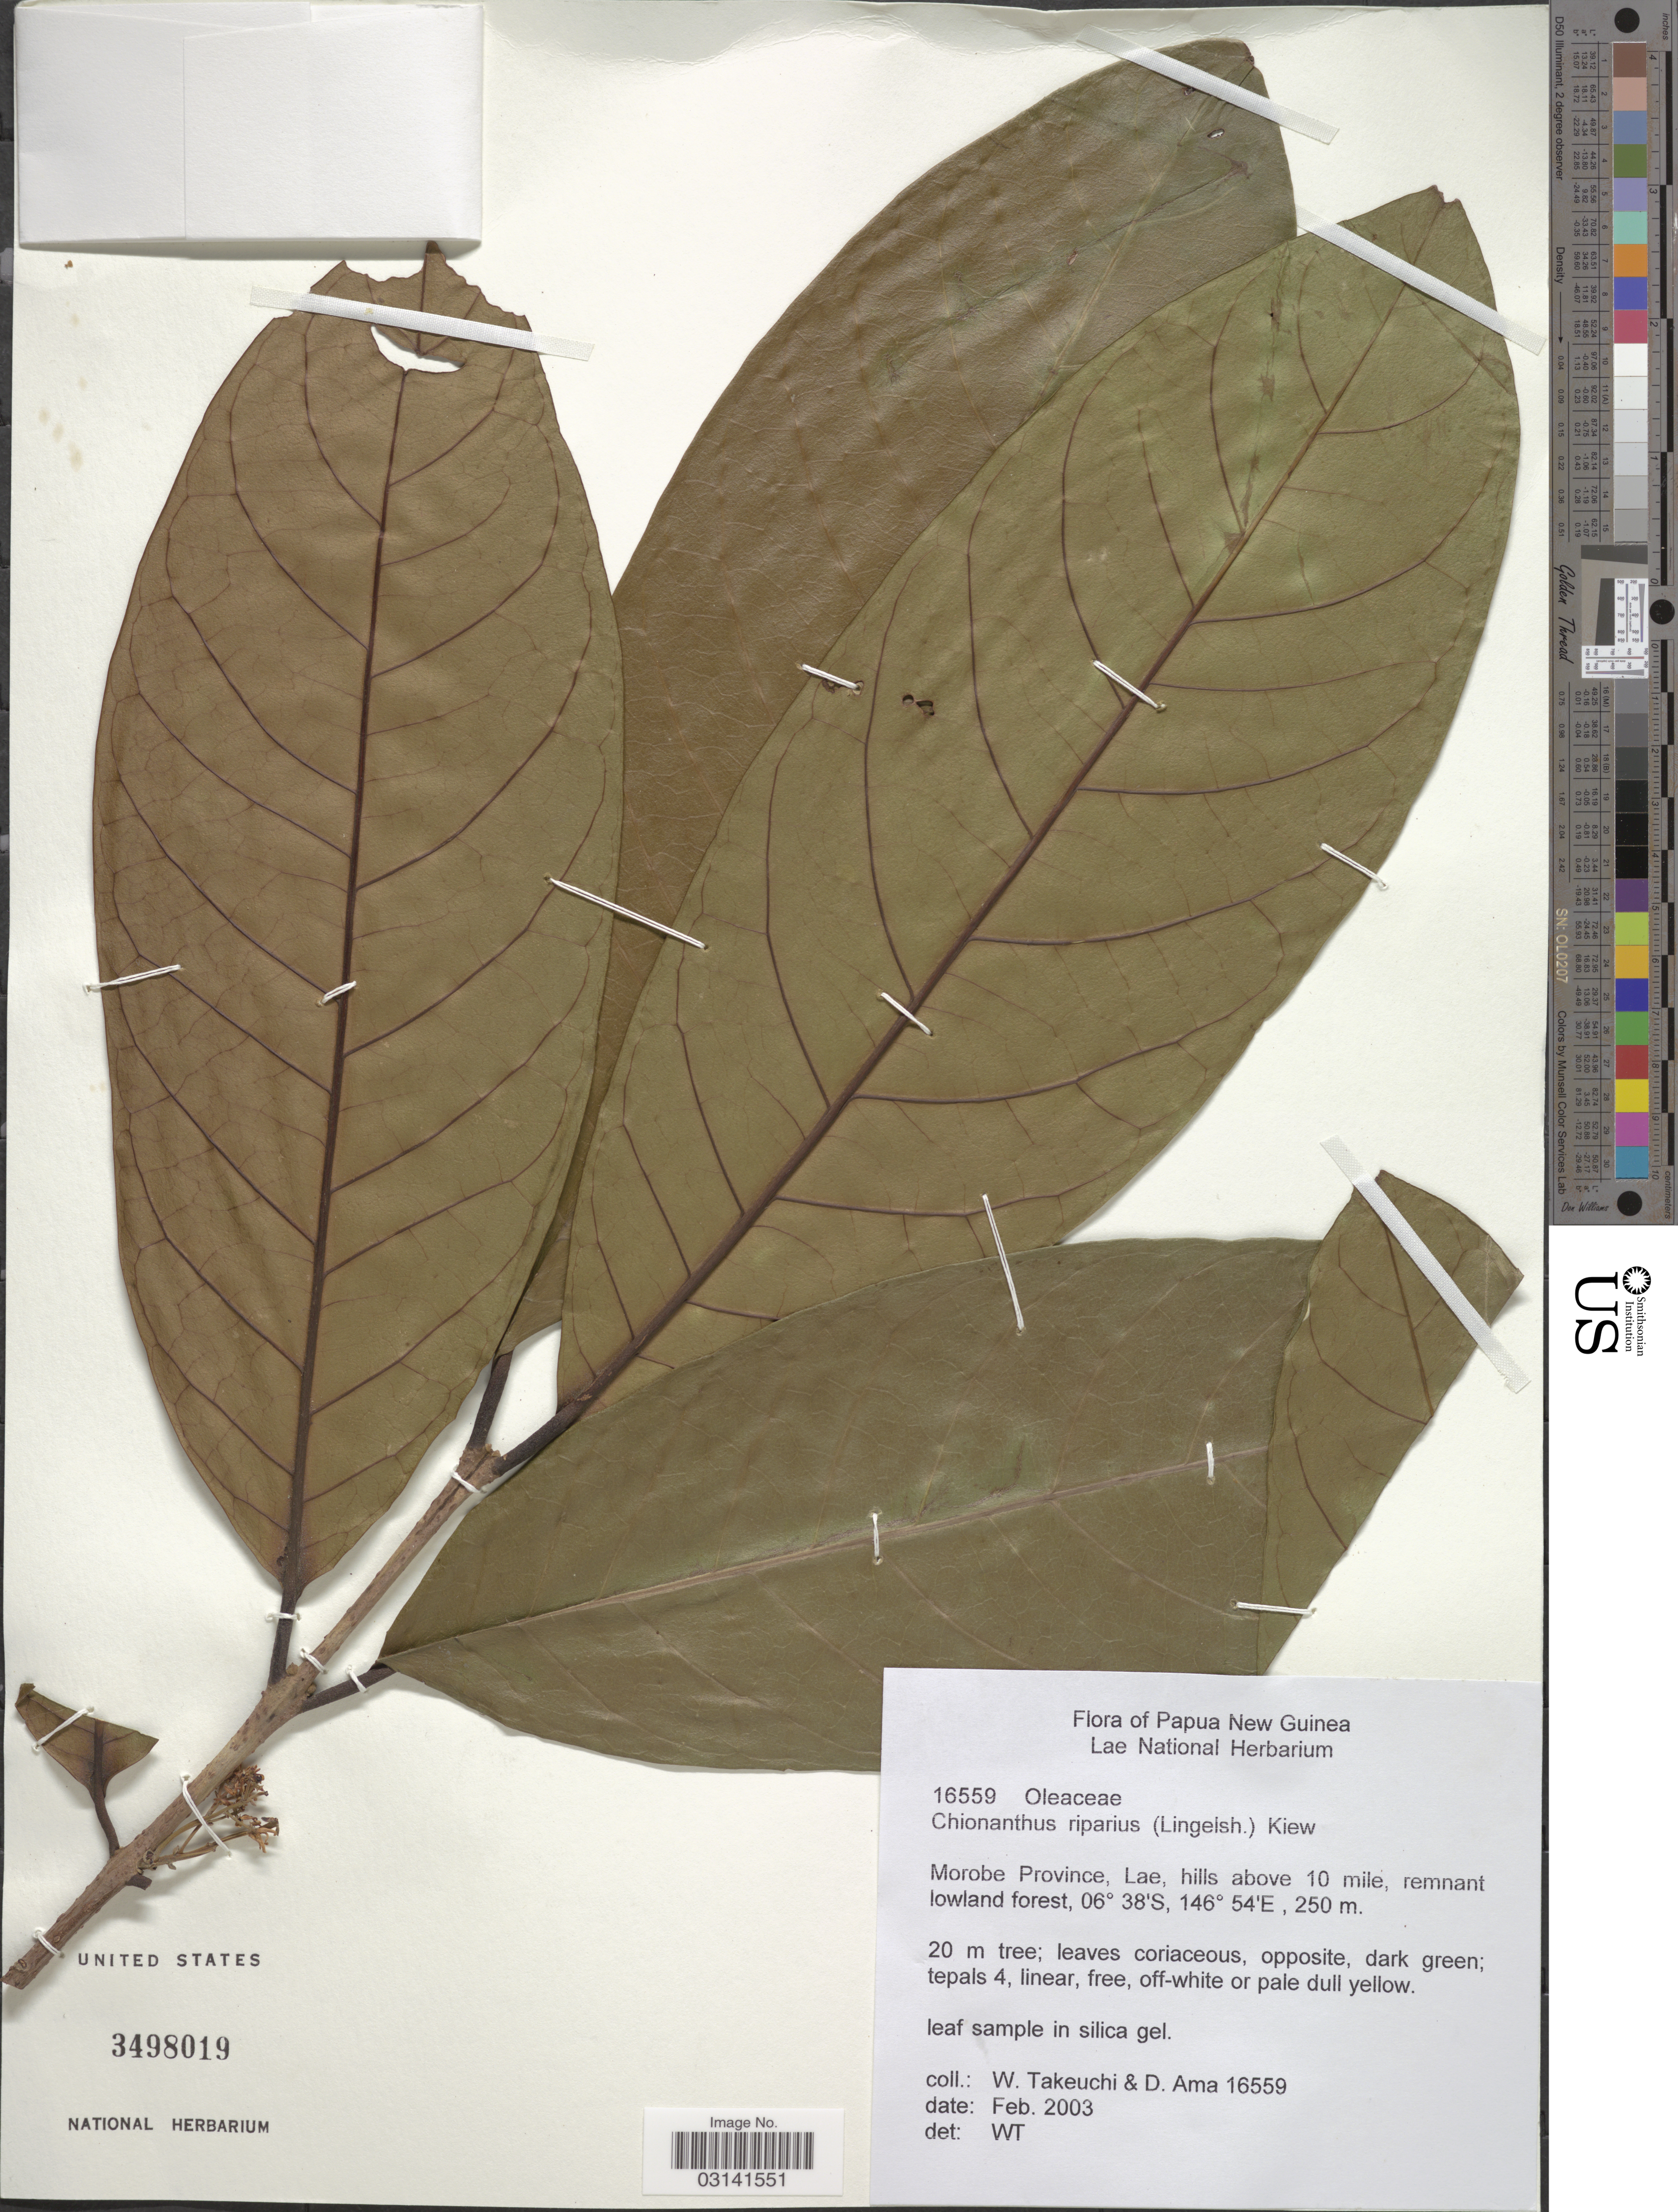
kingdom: Plantae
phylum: Tracheophyta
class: Magnoliopsida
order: Lamiales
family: Oleaceae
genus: Chionanthus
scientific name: Chionanthus riparius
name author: (Lingelsh.) Kiew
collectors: W. Takeuchi & D. Ama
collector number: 16559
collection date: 2003-02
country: Papua New Guinea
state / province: Morobe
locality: Lae, hills above 10 mile.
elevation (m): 250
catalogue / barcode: US 3498019